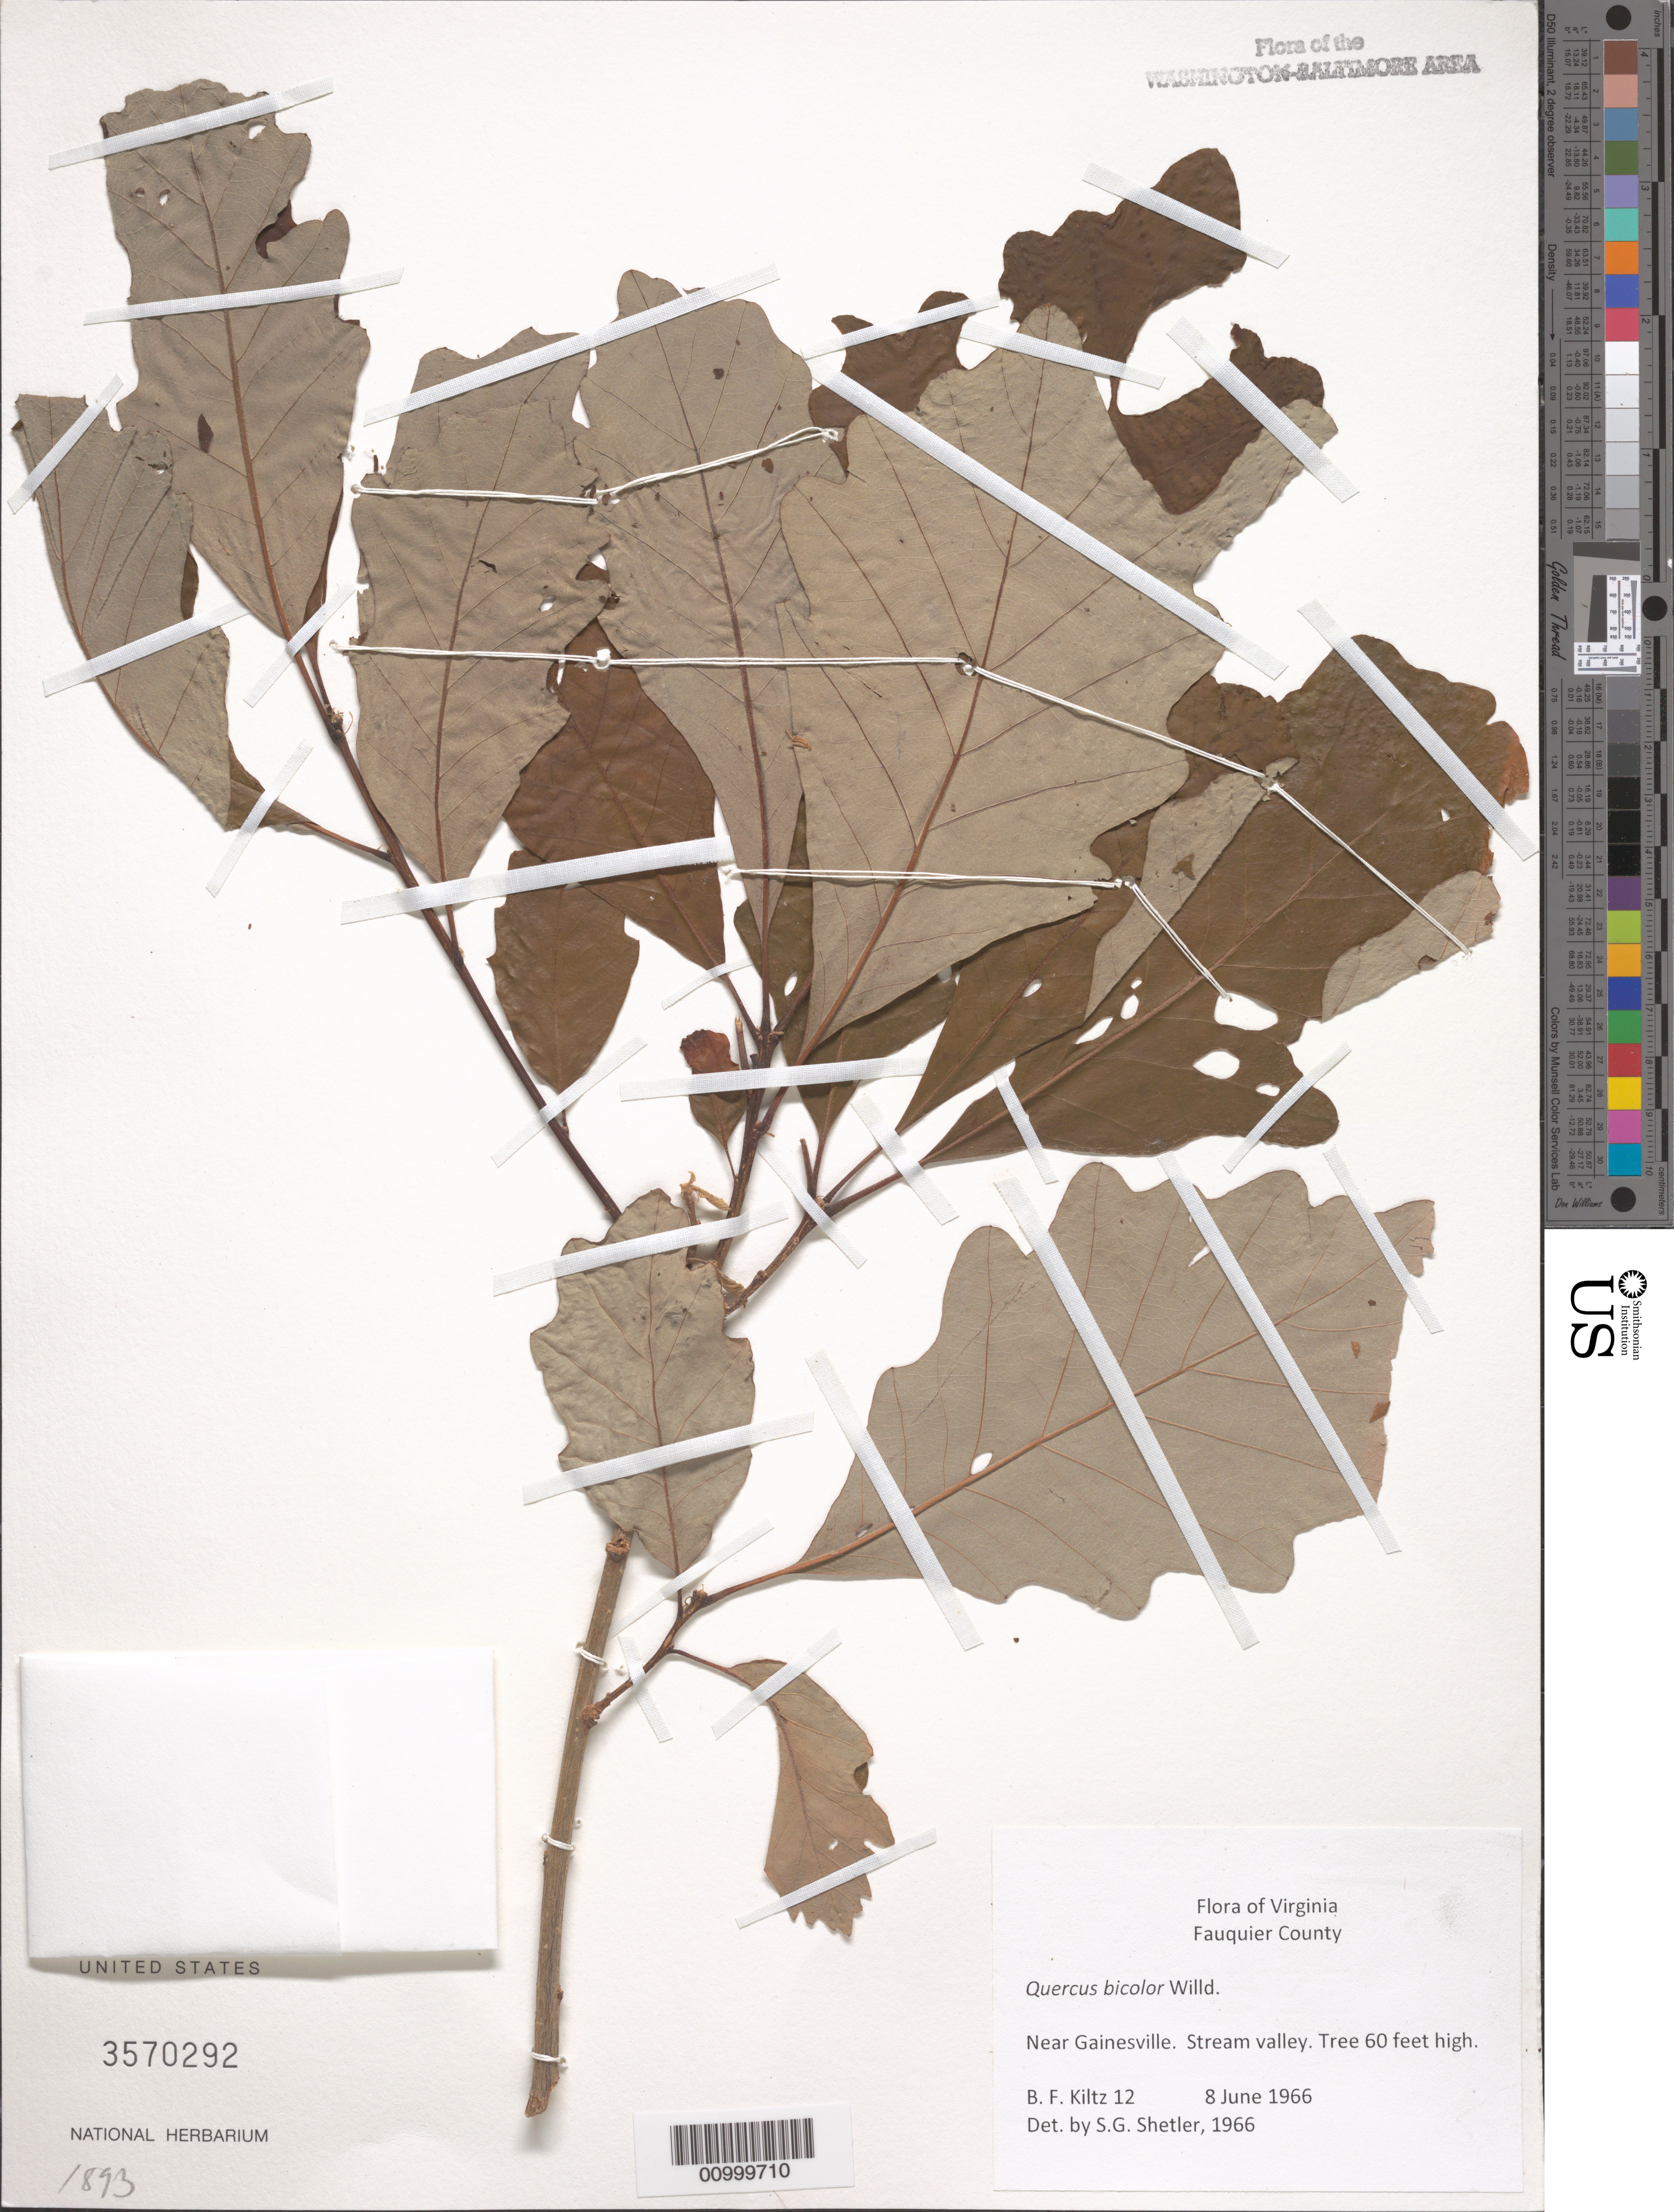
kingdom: Plantae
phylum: Tracheophyta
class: Magnoliopsida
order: Fagales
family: Fagaceae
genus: Quercus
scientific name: Quercus bicolor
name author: Willd.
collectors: B. Kiltz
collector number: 12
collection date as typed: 8 June 1966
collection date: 1966-06-08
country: United States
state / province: Virginia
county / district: Fauquier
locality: Near Gainesville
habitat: Stream valley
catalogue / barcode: US 3570292